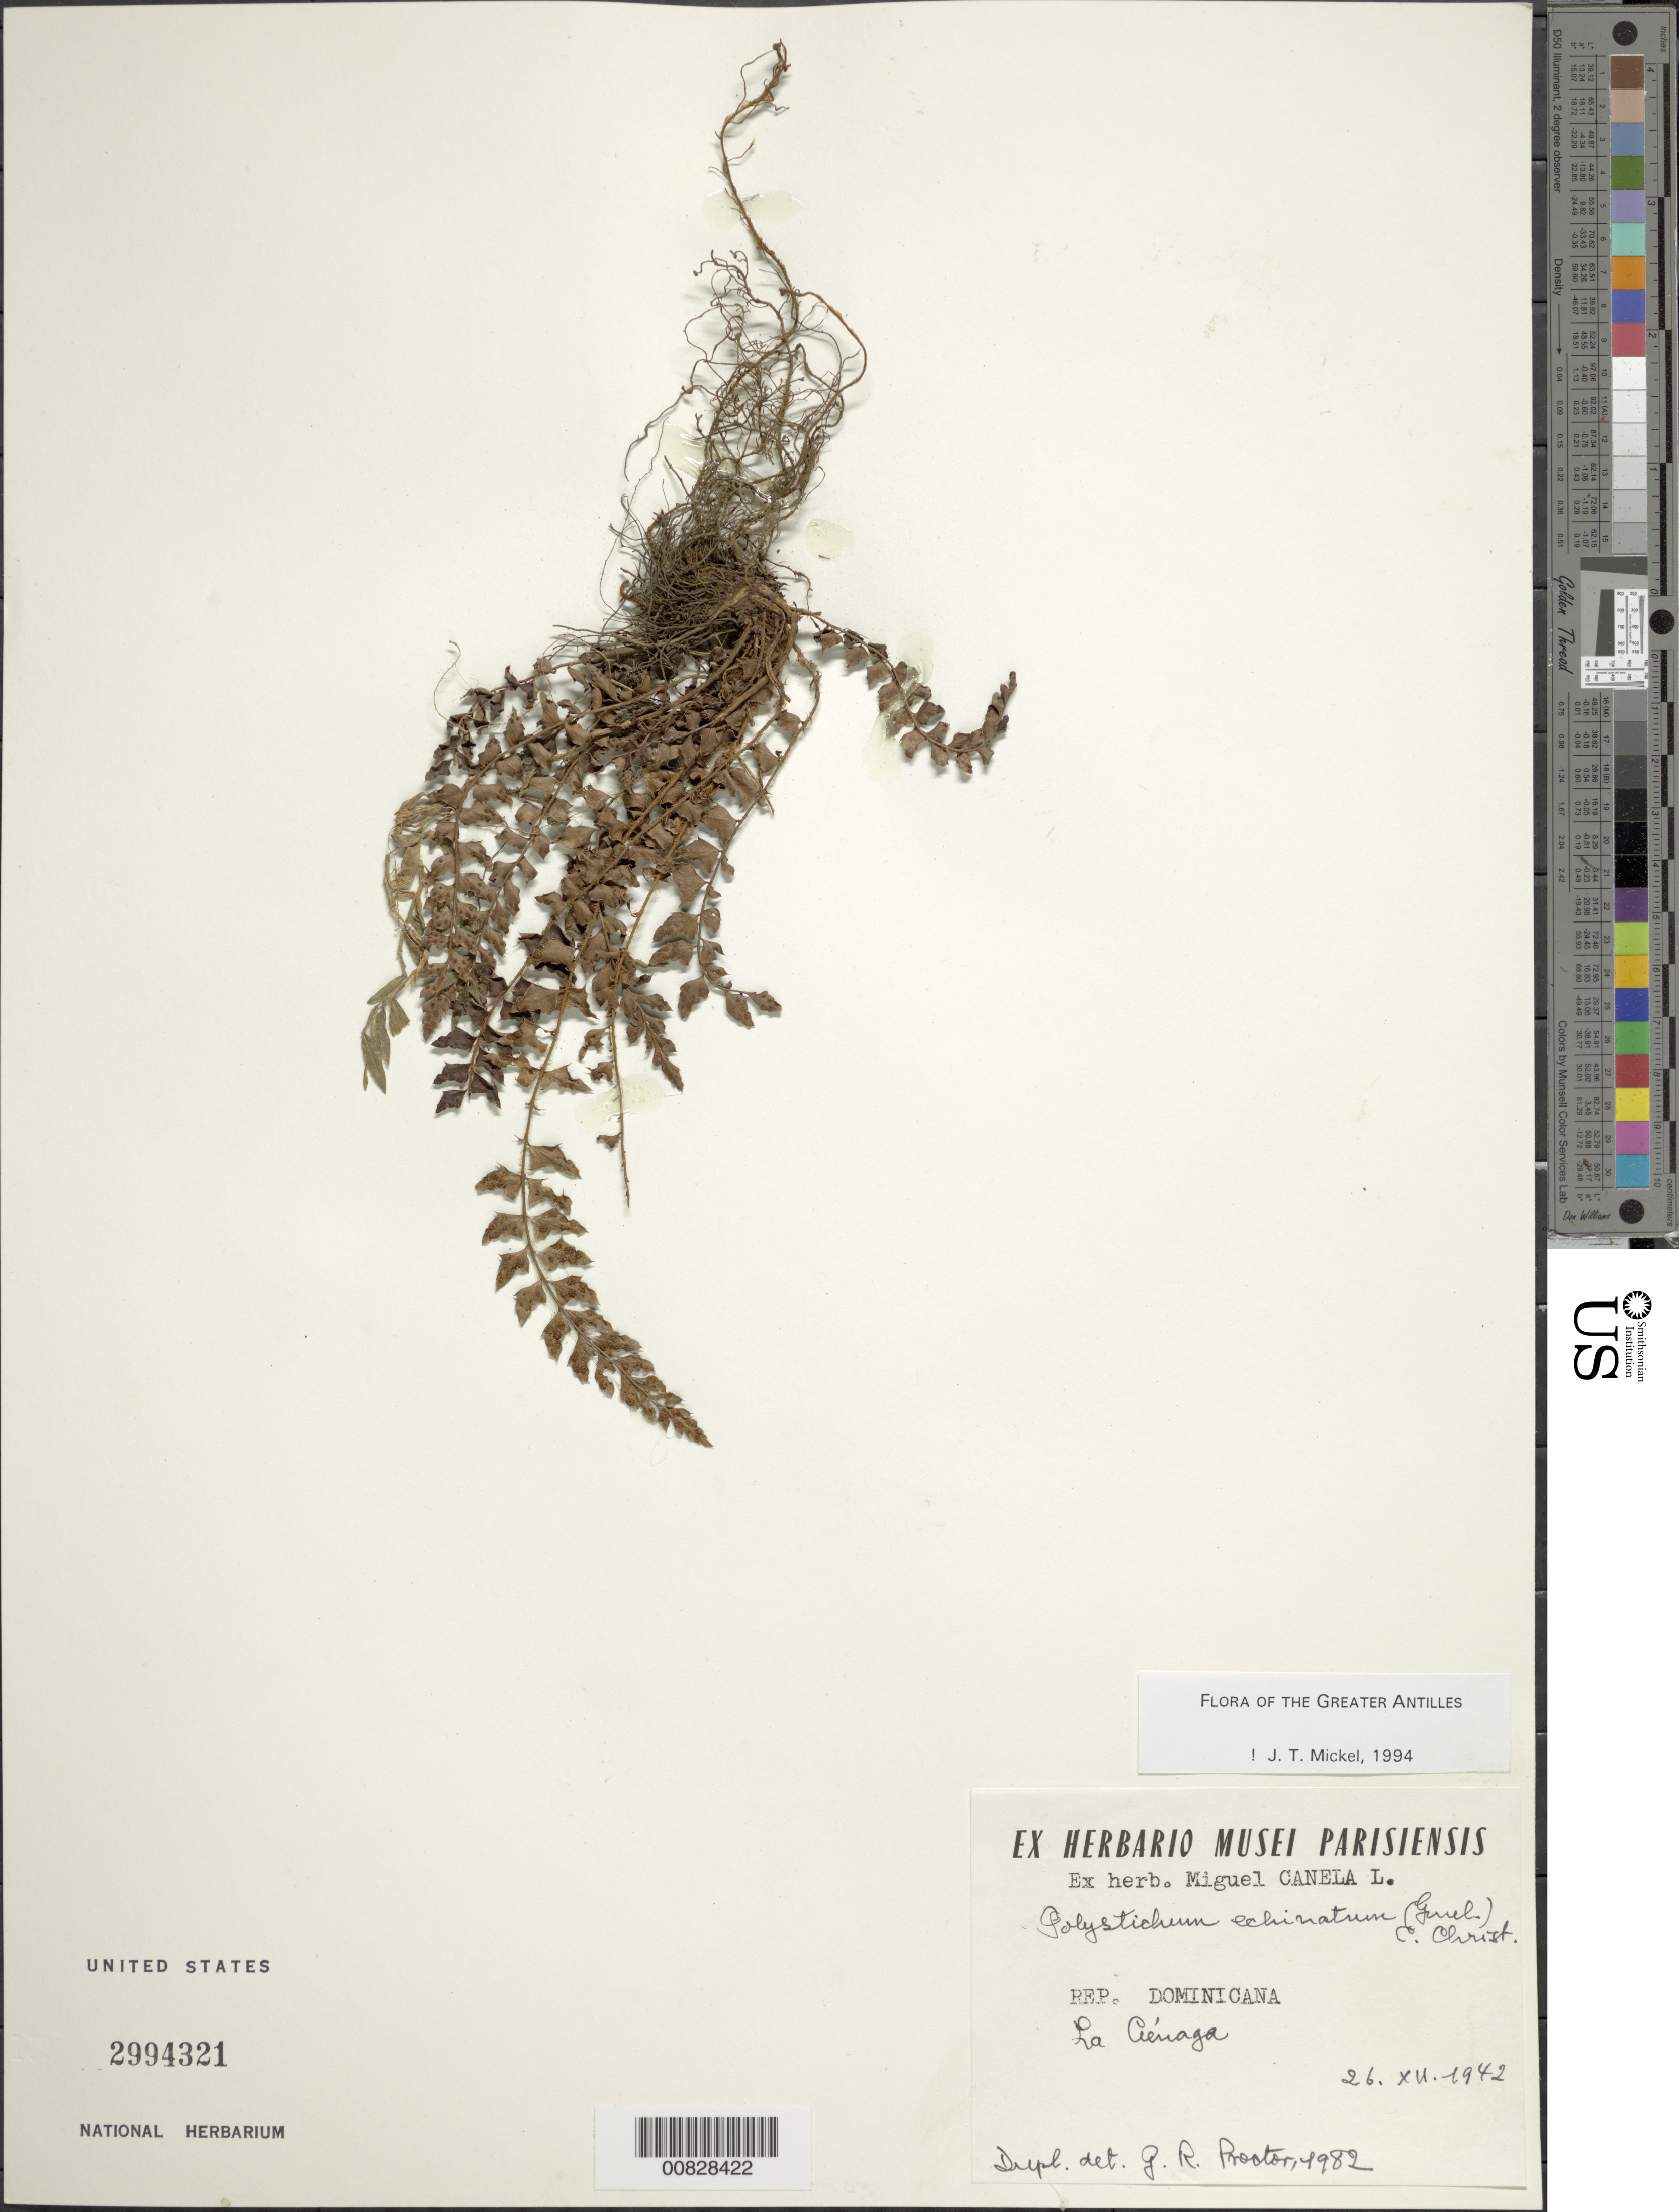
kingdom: Plantae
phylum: Tracheophyta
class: Polypodiopsida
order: Polypodiales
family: Dryopteridaceae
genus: Polystichum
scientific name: Polystichum echinatum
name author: (J.F. Gmel.) C. Chr.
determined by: Mickel, J. T., (NY), New York Botanical Garden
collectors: M. Canela Lazaro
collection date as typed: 26 Dec 1942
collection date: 1942-12-26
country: Dominican Republic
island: Hispaniola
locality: La Ciénaga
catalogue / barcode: US 2994321